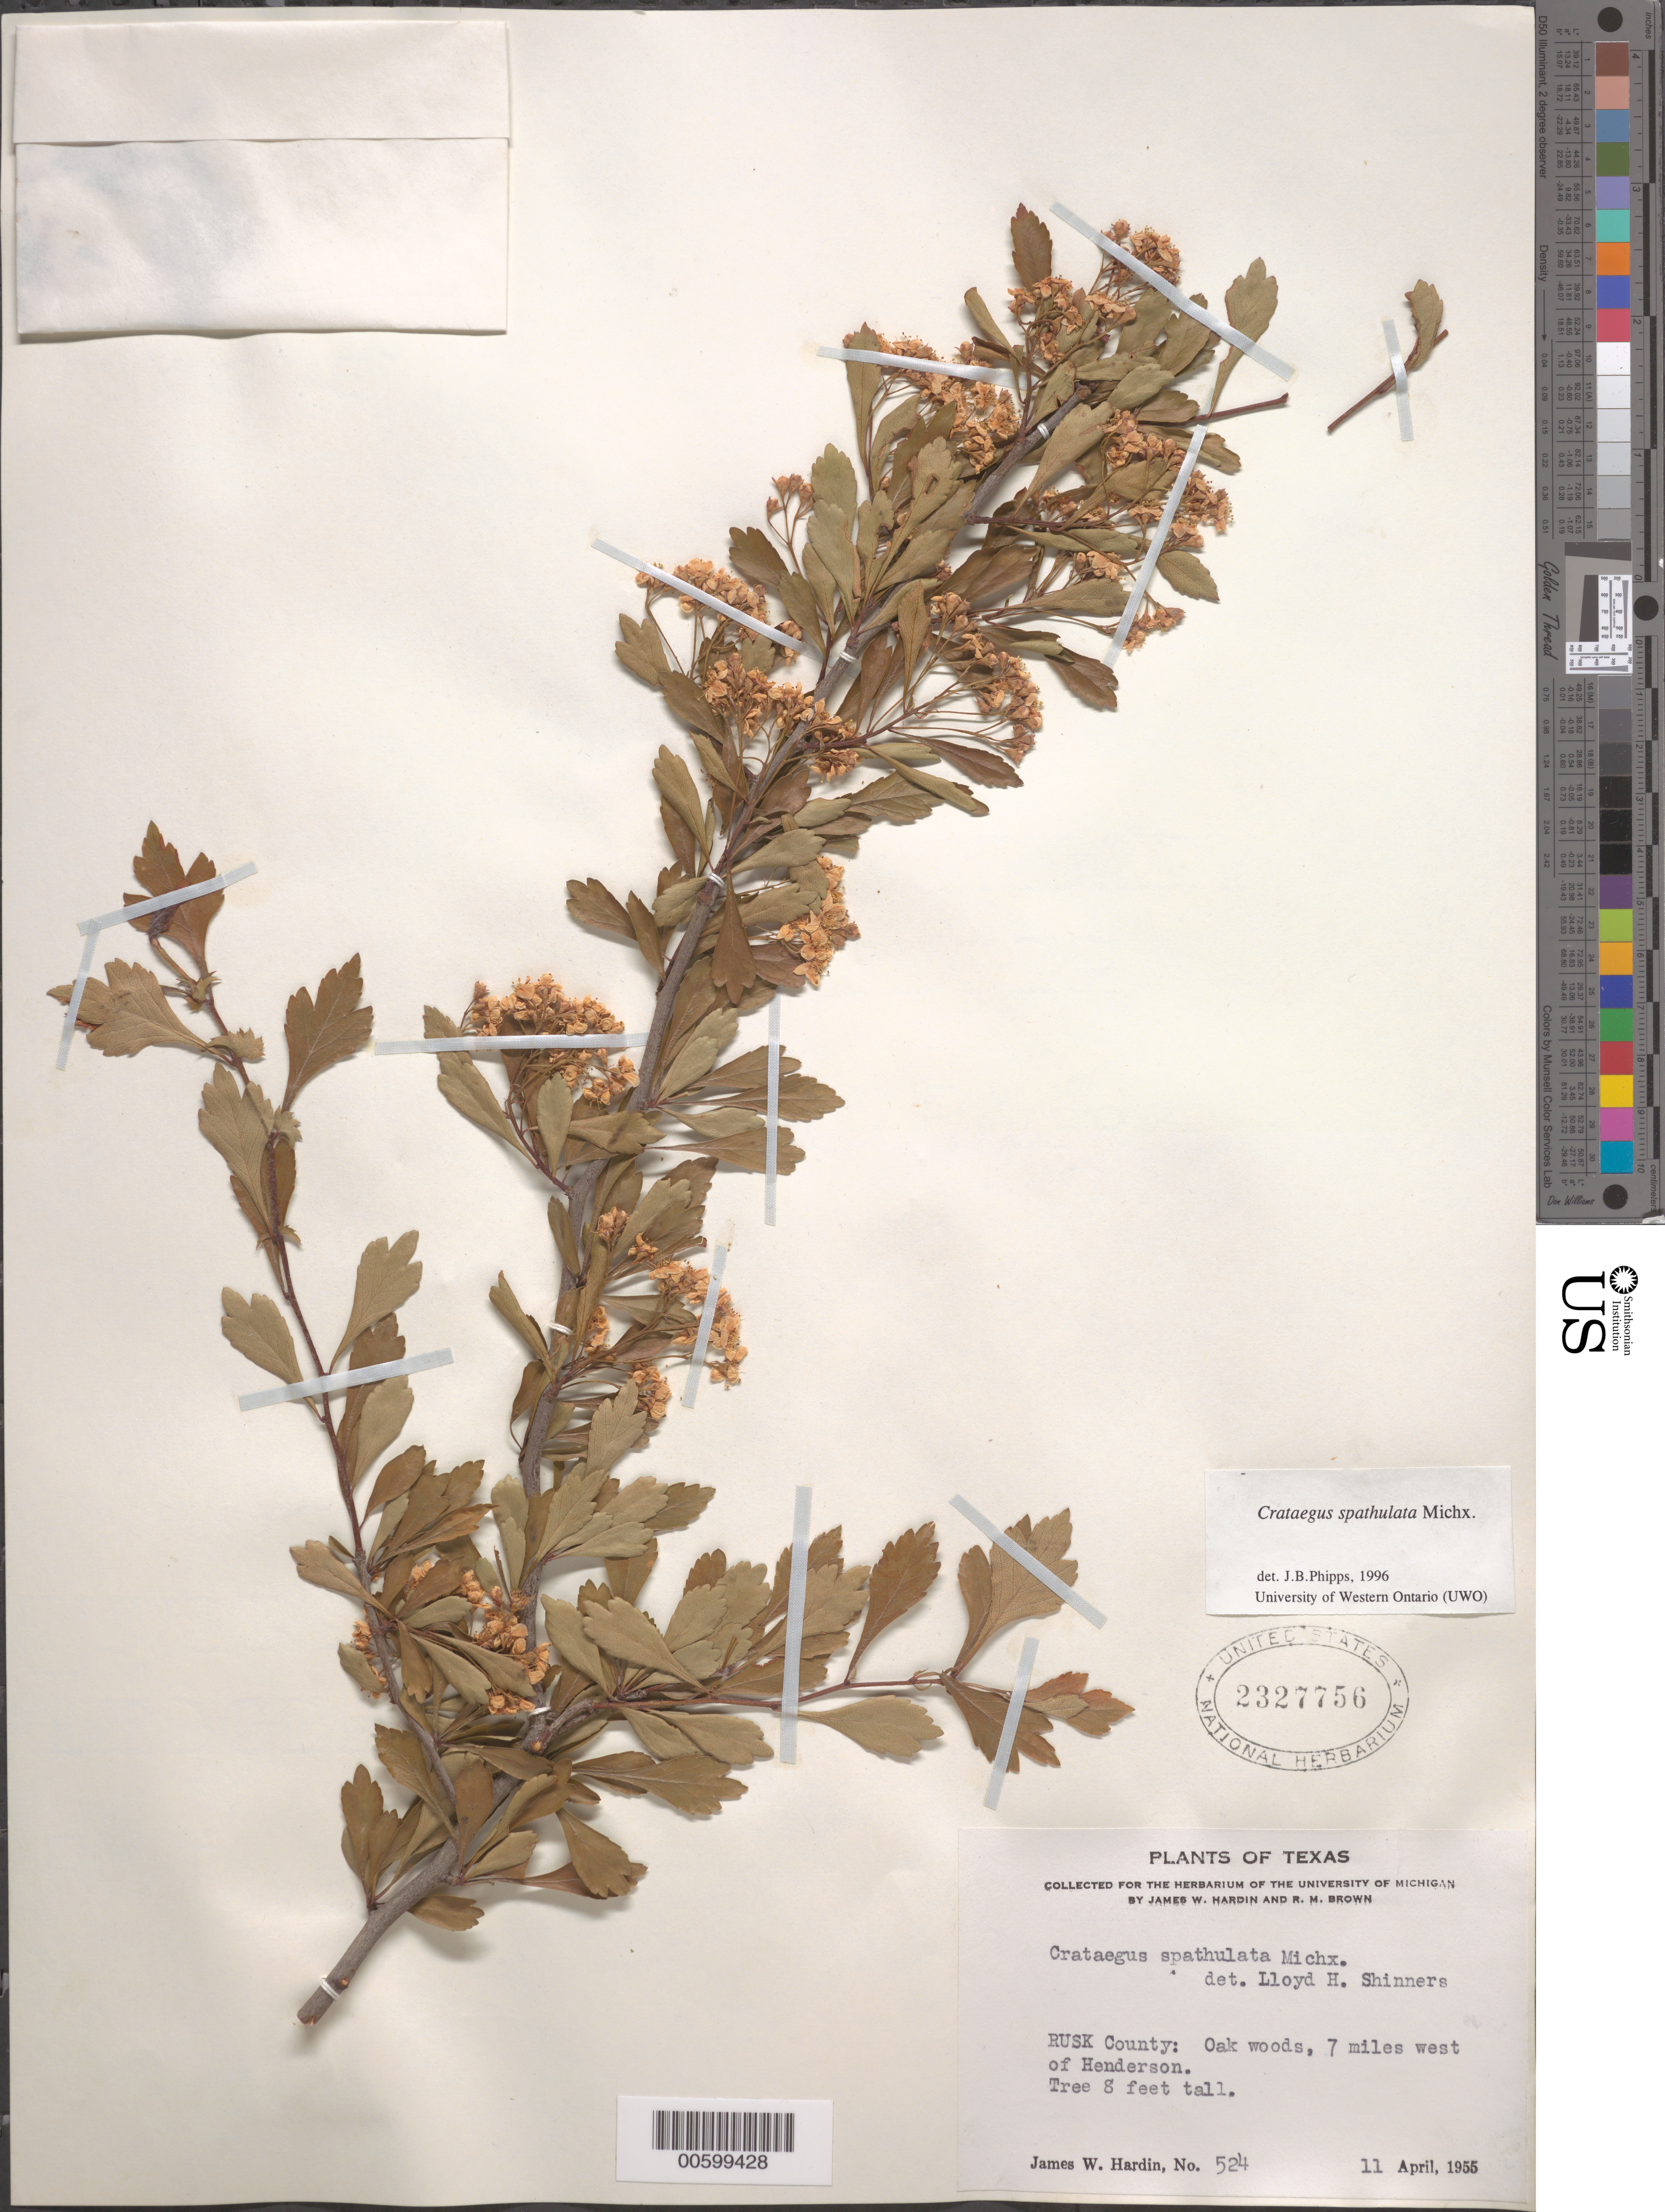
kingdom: Plantae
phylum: Tracheophyta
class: Magnoliopsida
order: Rosales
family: Rosaceae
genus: Crataegus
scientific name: Crataegus spathulata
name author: Michx.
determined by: Shinners, L. H.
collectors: J. Hardin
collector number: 524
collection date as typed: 11 Apr 1955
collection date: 1955-04-11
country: United States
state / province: Texas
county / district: Rusk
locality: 7 mi. W of Henderson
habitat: Oak woods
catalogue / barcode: US 2327756